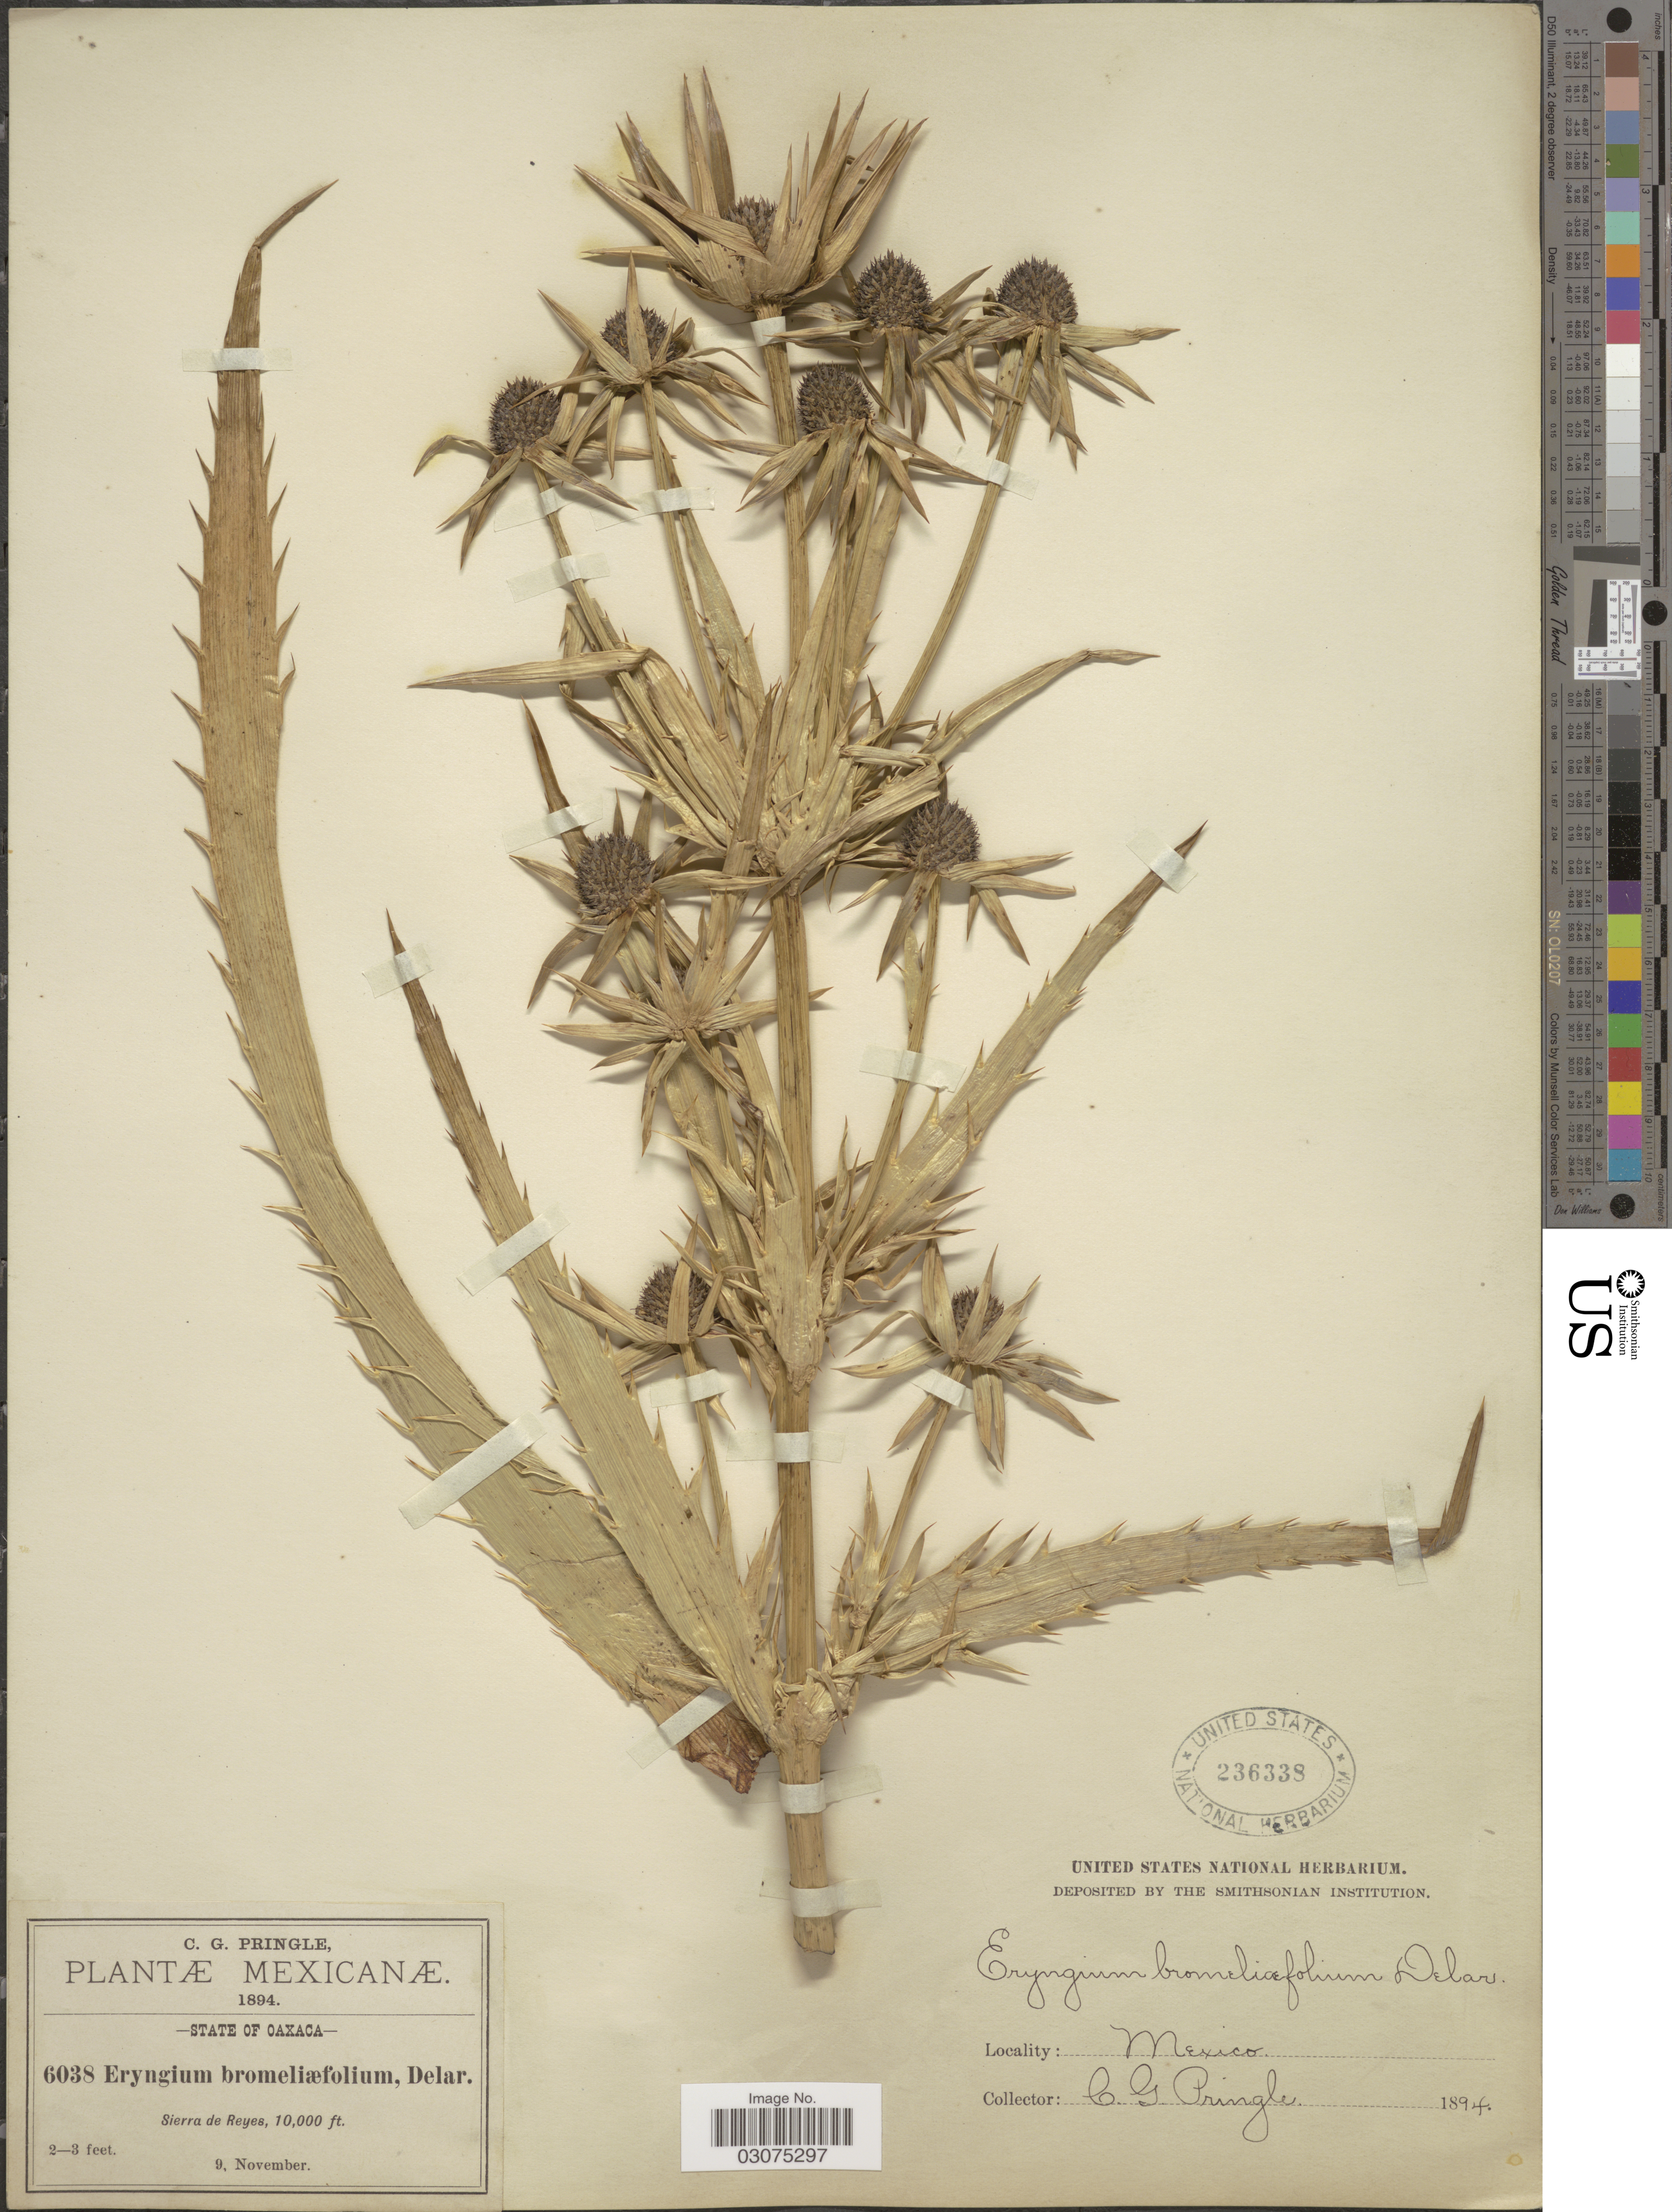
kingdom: Plantae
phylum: Tracheophyta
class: Magnoliopsida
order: Apiales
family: Apiaceae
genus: Eryngium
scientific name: Eryngium bromeliifolium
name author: F. Delaroche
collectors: C. G. Pringle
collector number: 6038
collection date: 1894-11-09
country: Mexico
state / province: Oaxaca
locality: Sierra de Reyes.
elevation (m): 3048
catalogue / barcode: US 236338